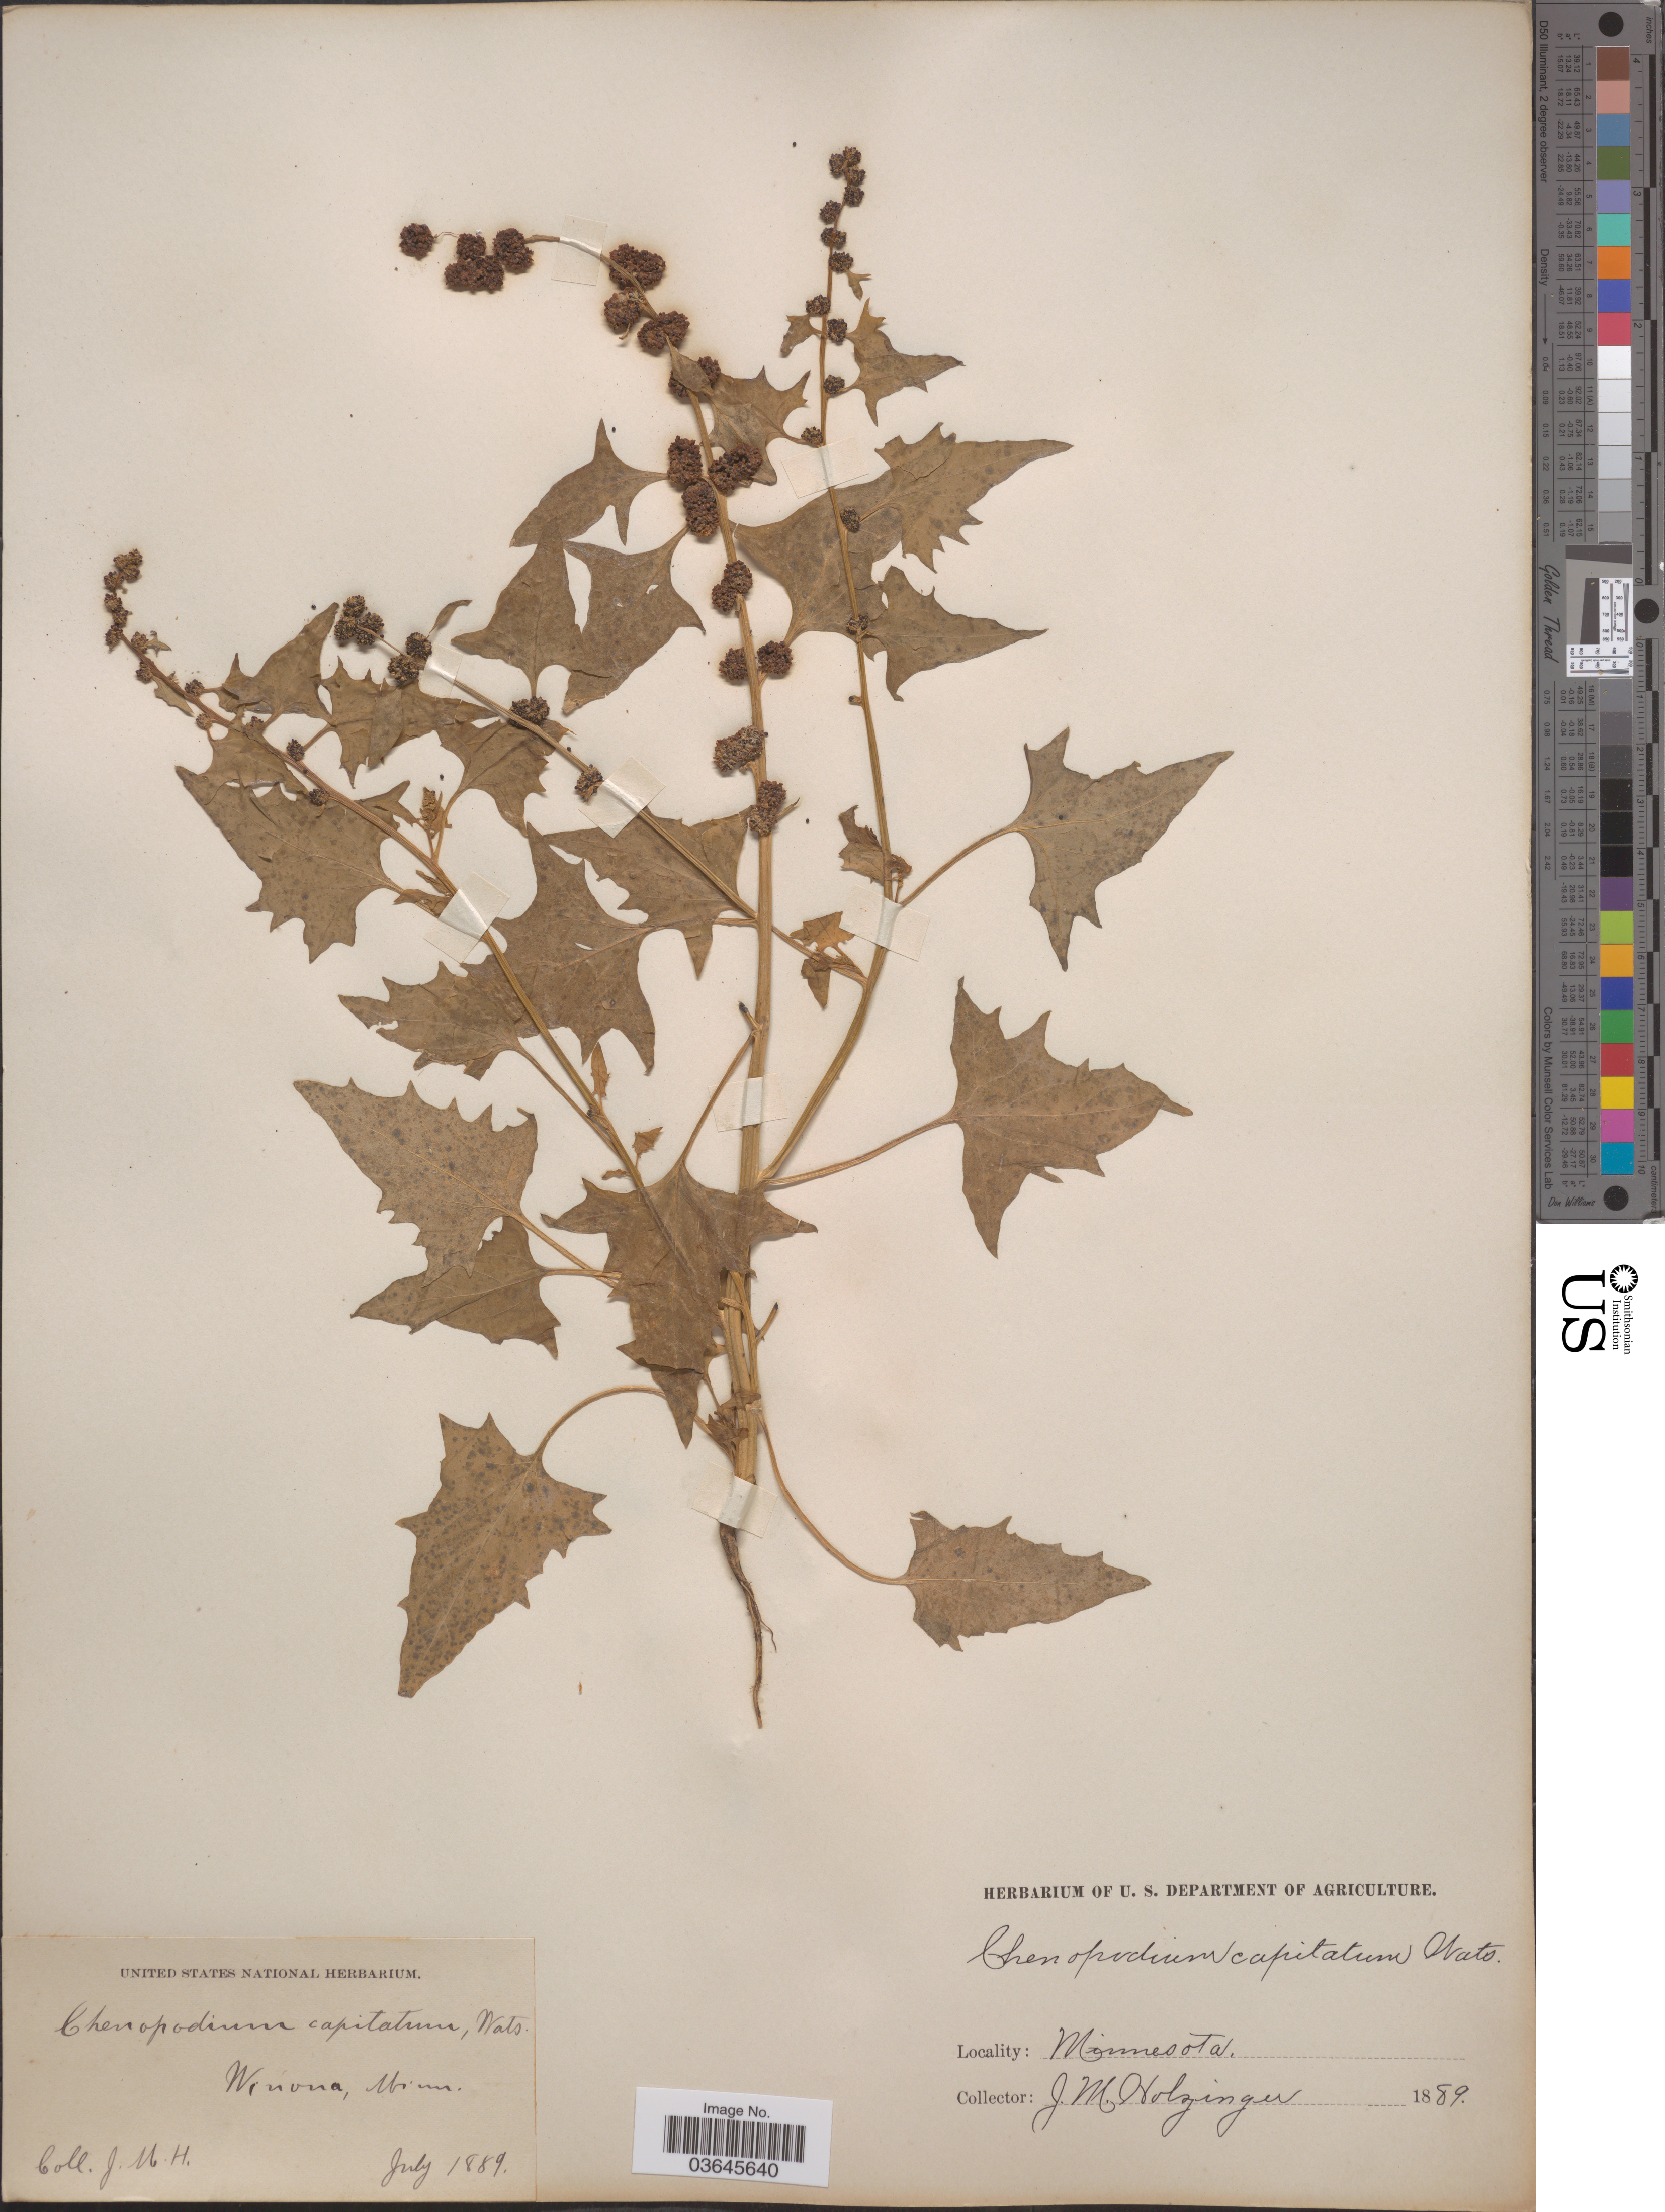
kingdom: Plantae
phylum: Tracheophyta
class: Magnoliopsida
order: Caryophyllales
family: Amaranthaceae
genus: Blitum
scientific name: Blitum capitatum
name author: L.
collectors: J. M. Holzinger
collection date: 1889-07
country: United States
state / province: Minnesota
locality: Winona.